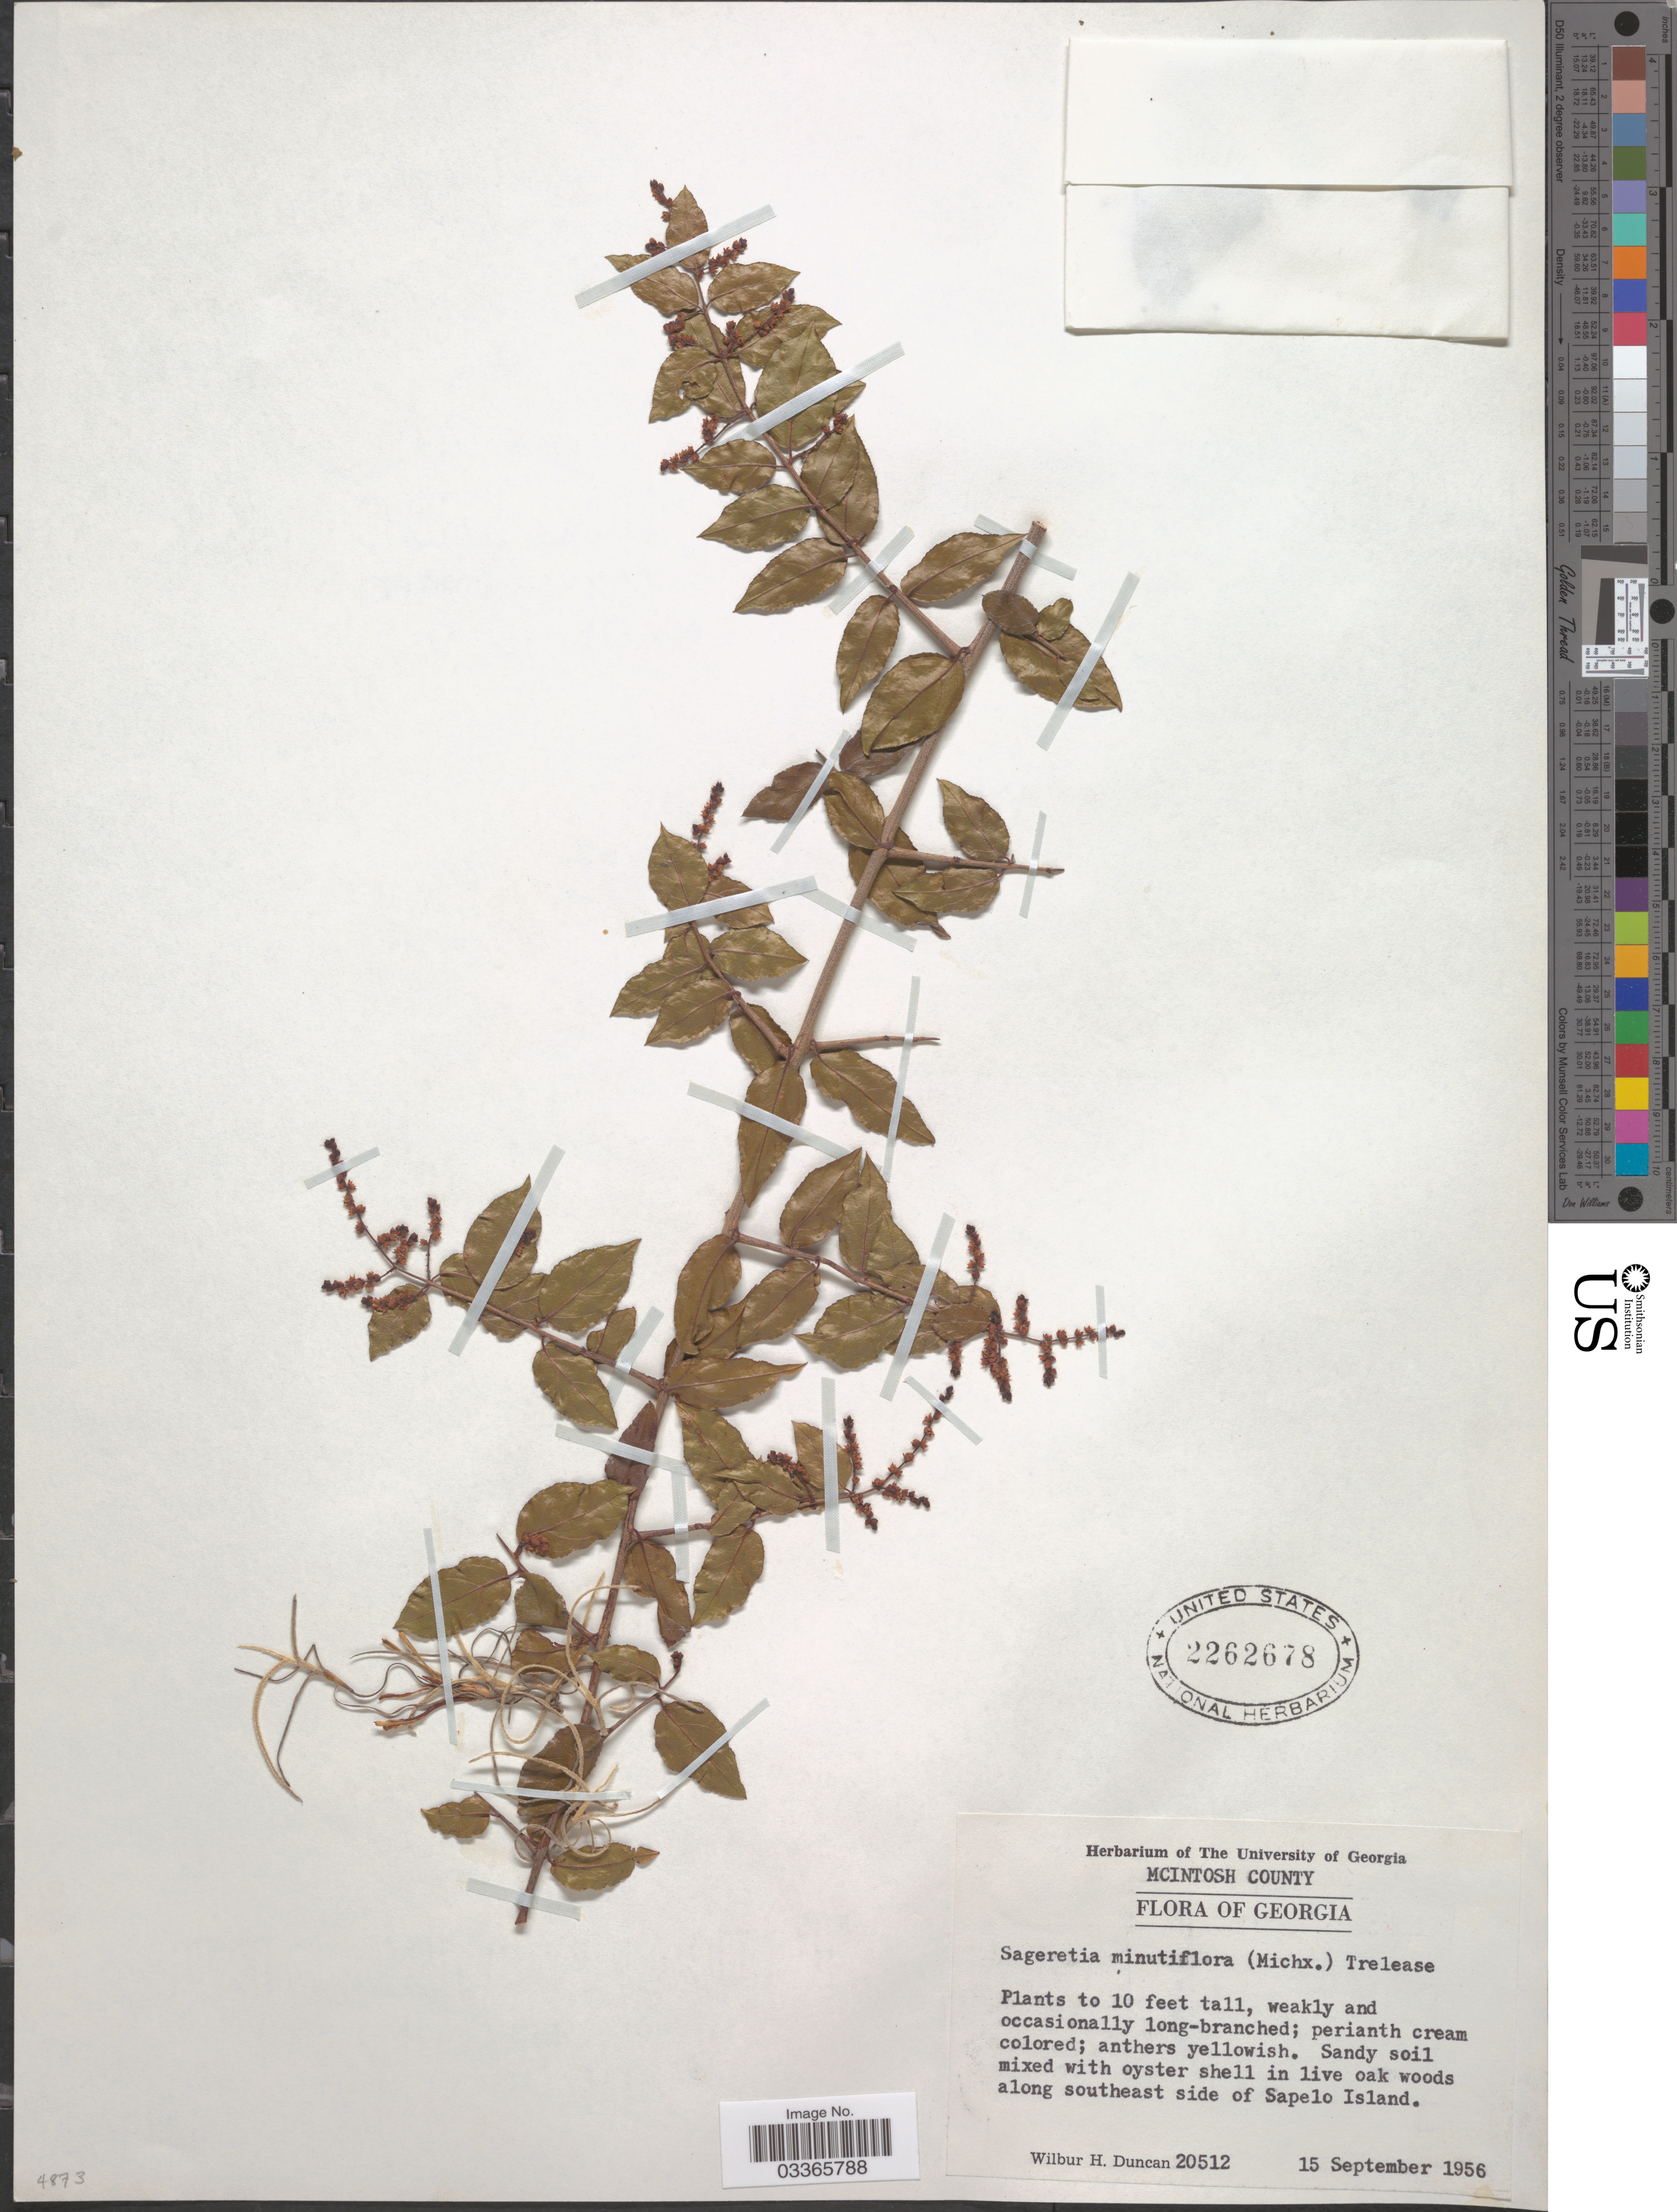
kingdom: Plantae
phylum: Tracheophyta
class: Magnoliopsida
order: Rosales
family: Rhamnaceae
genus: Sageretia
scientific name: Sageretia minutiflora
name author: (Michx.) Trel.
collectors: W. H. Duncan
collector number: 20512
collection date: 1956-09-15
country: United States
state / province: Georgia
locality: Mcintosh County. Oyster shell in live oak woods along southeast side of Sapelo Island.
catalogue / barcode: US 2262678